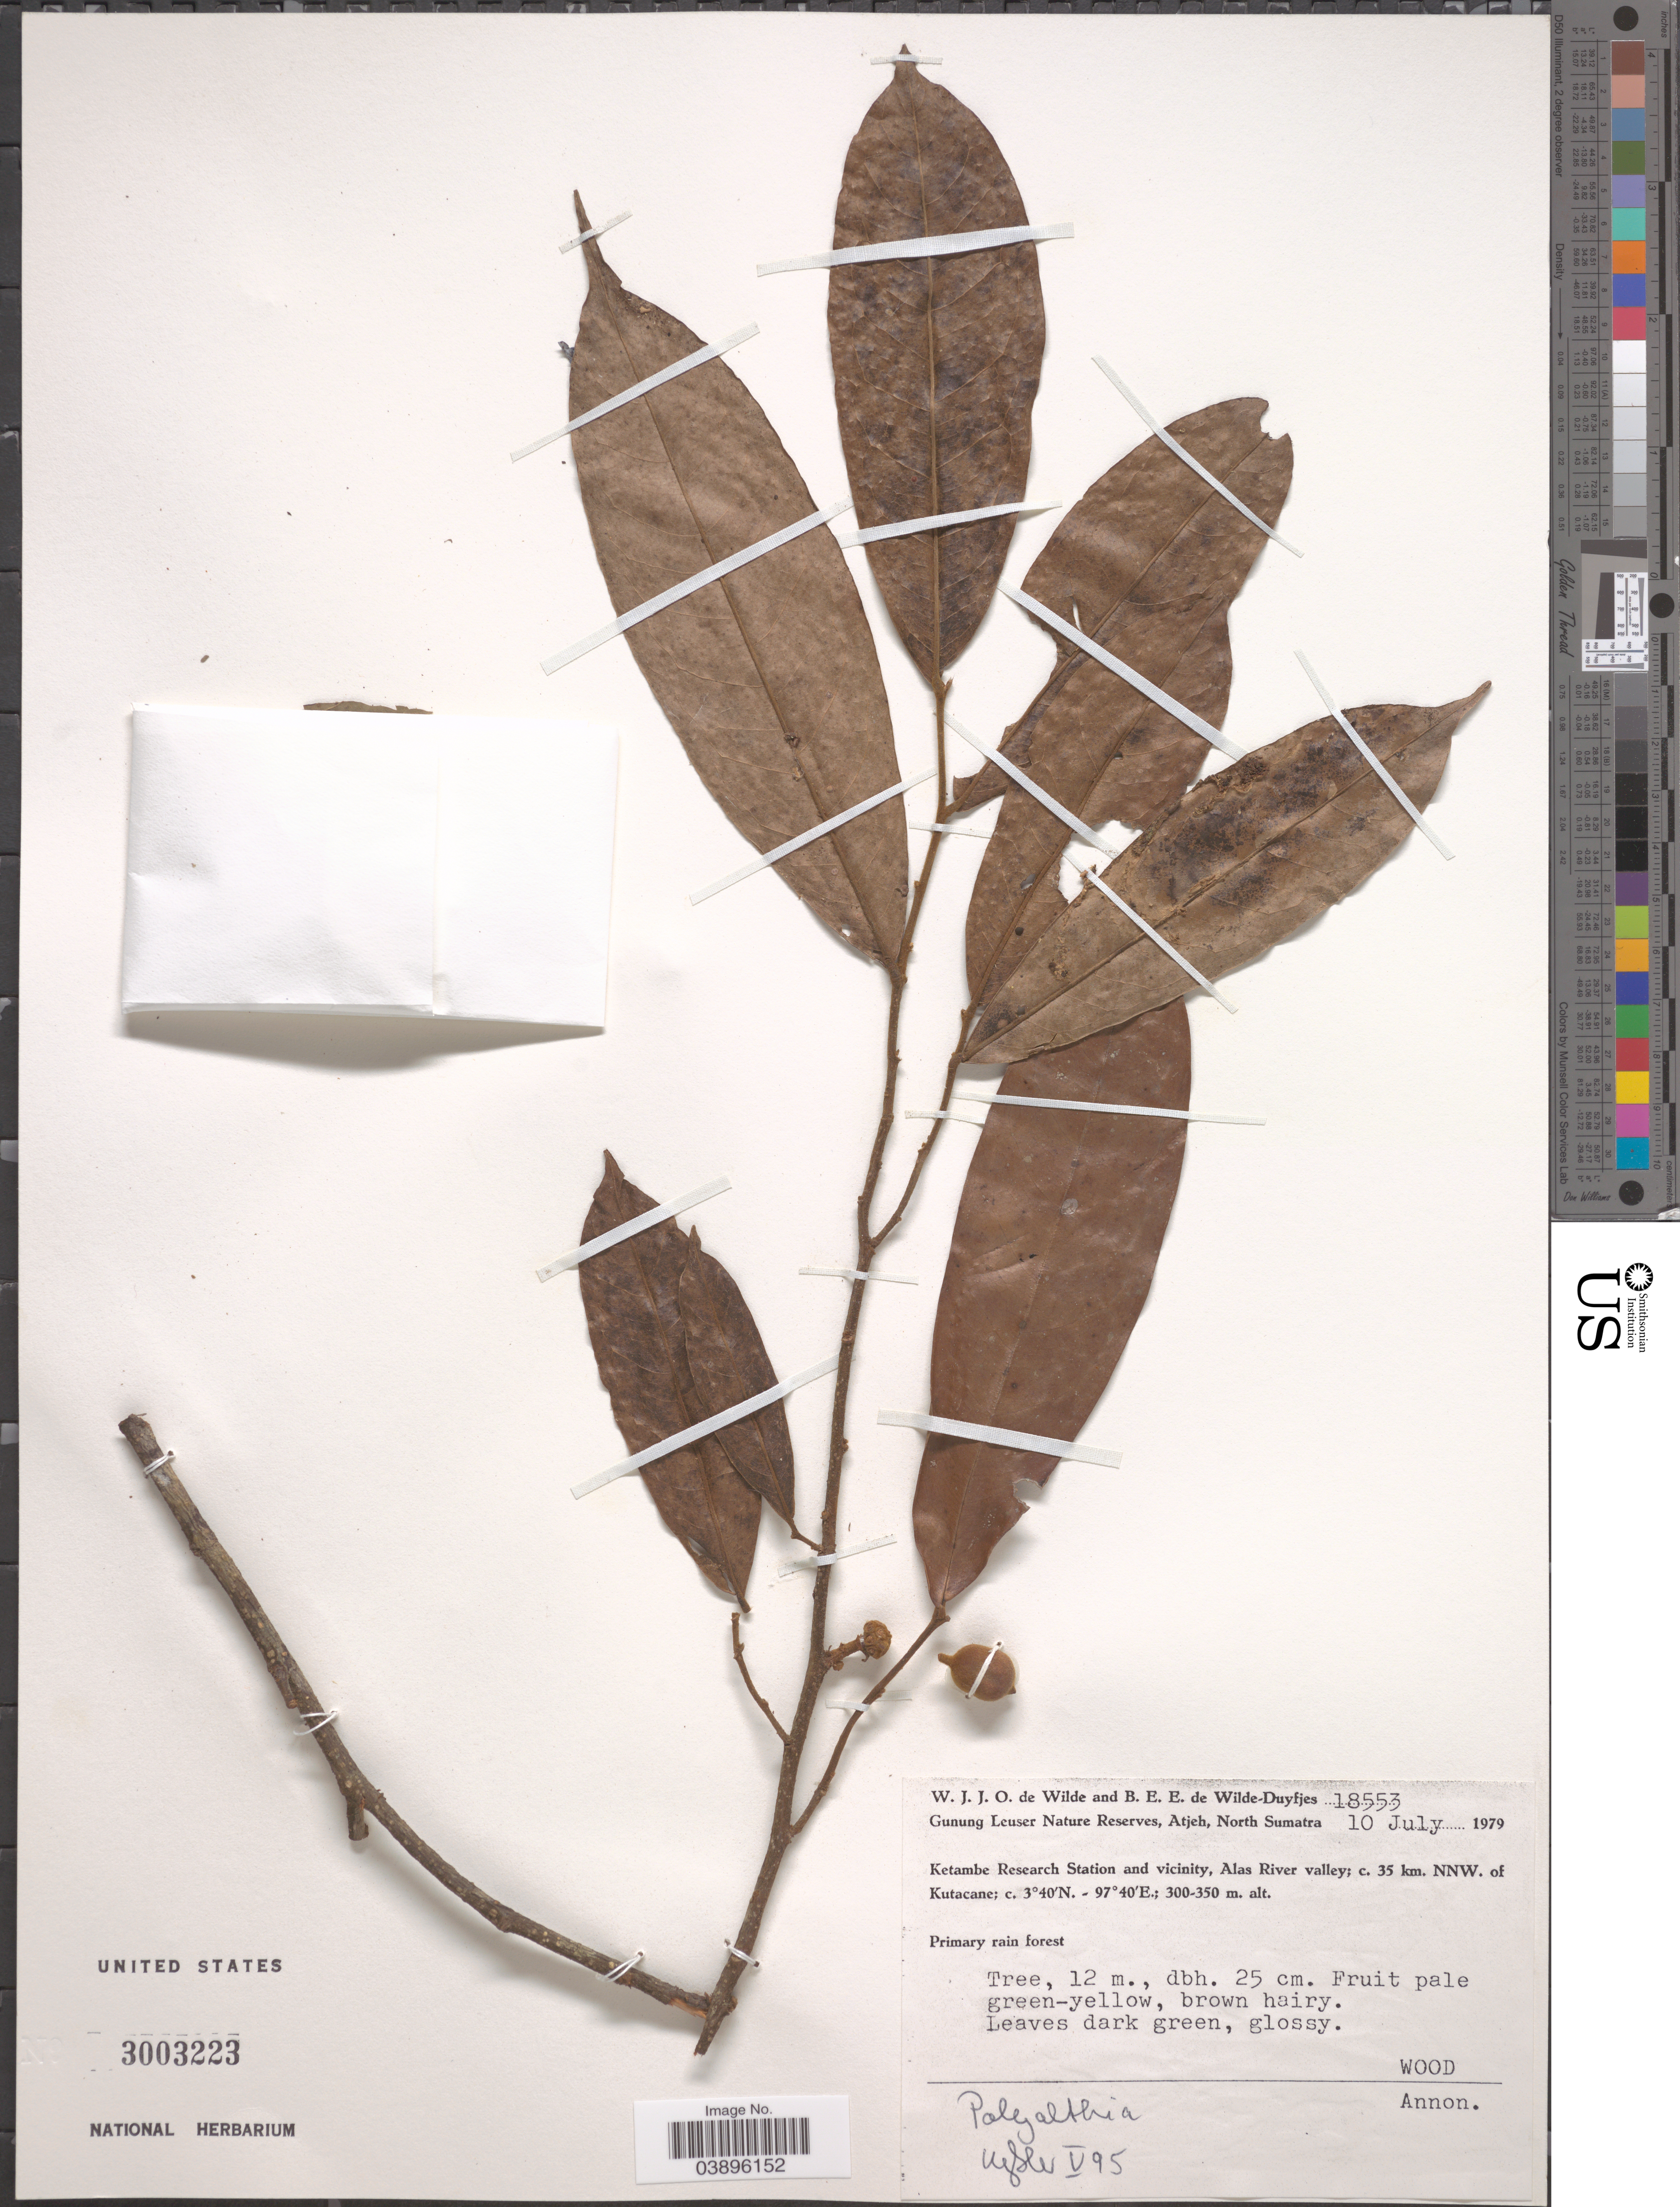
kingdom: Plantae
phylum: Tracheophyta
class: Magnoliopsida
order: Magnoliales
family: Annonaceae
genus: Polyalthia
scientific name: Polyalthia sp.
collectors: W. J. de Wilde & B. E. de Wilde-Duyfjes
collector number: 18553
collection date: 1979-07-10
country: Indonesia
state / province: Sumatra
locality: Gunung Leuser Nature Reserve, Atjeh, North Sumatra. Ketambe Research Station and vicinity, Alas River valley; c. 35 km. NNW. of Kutacane.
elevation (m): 300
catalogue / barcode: US 3003223